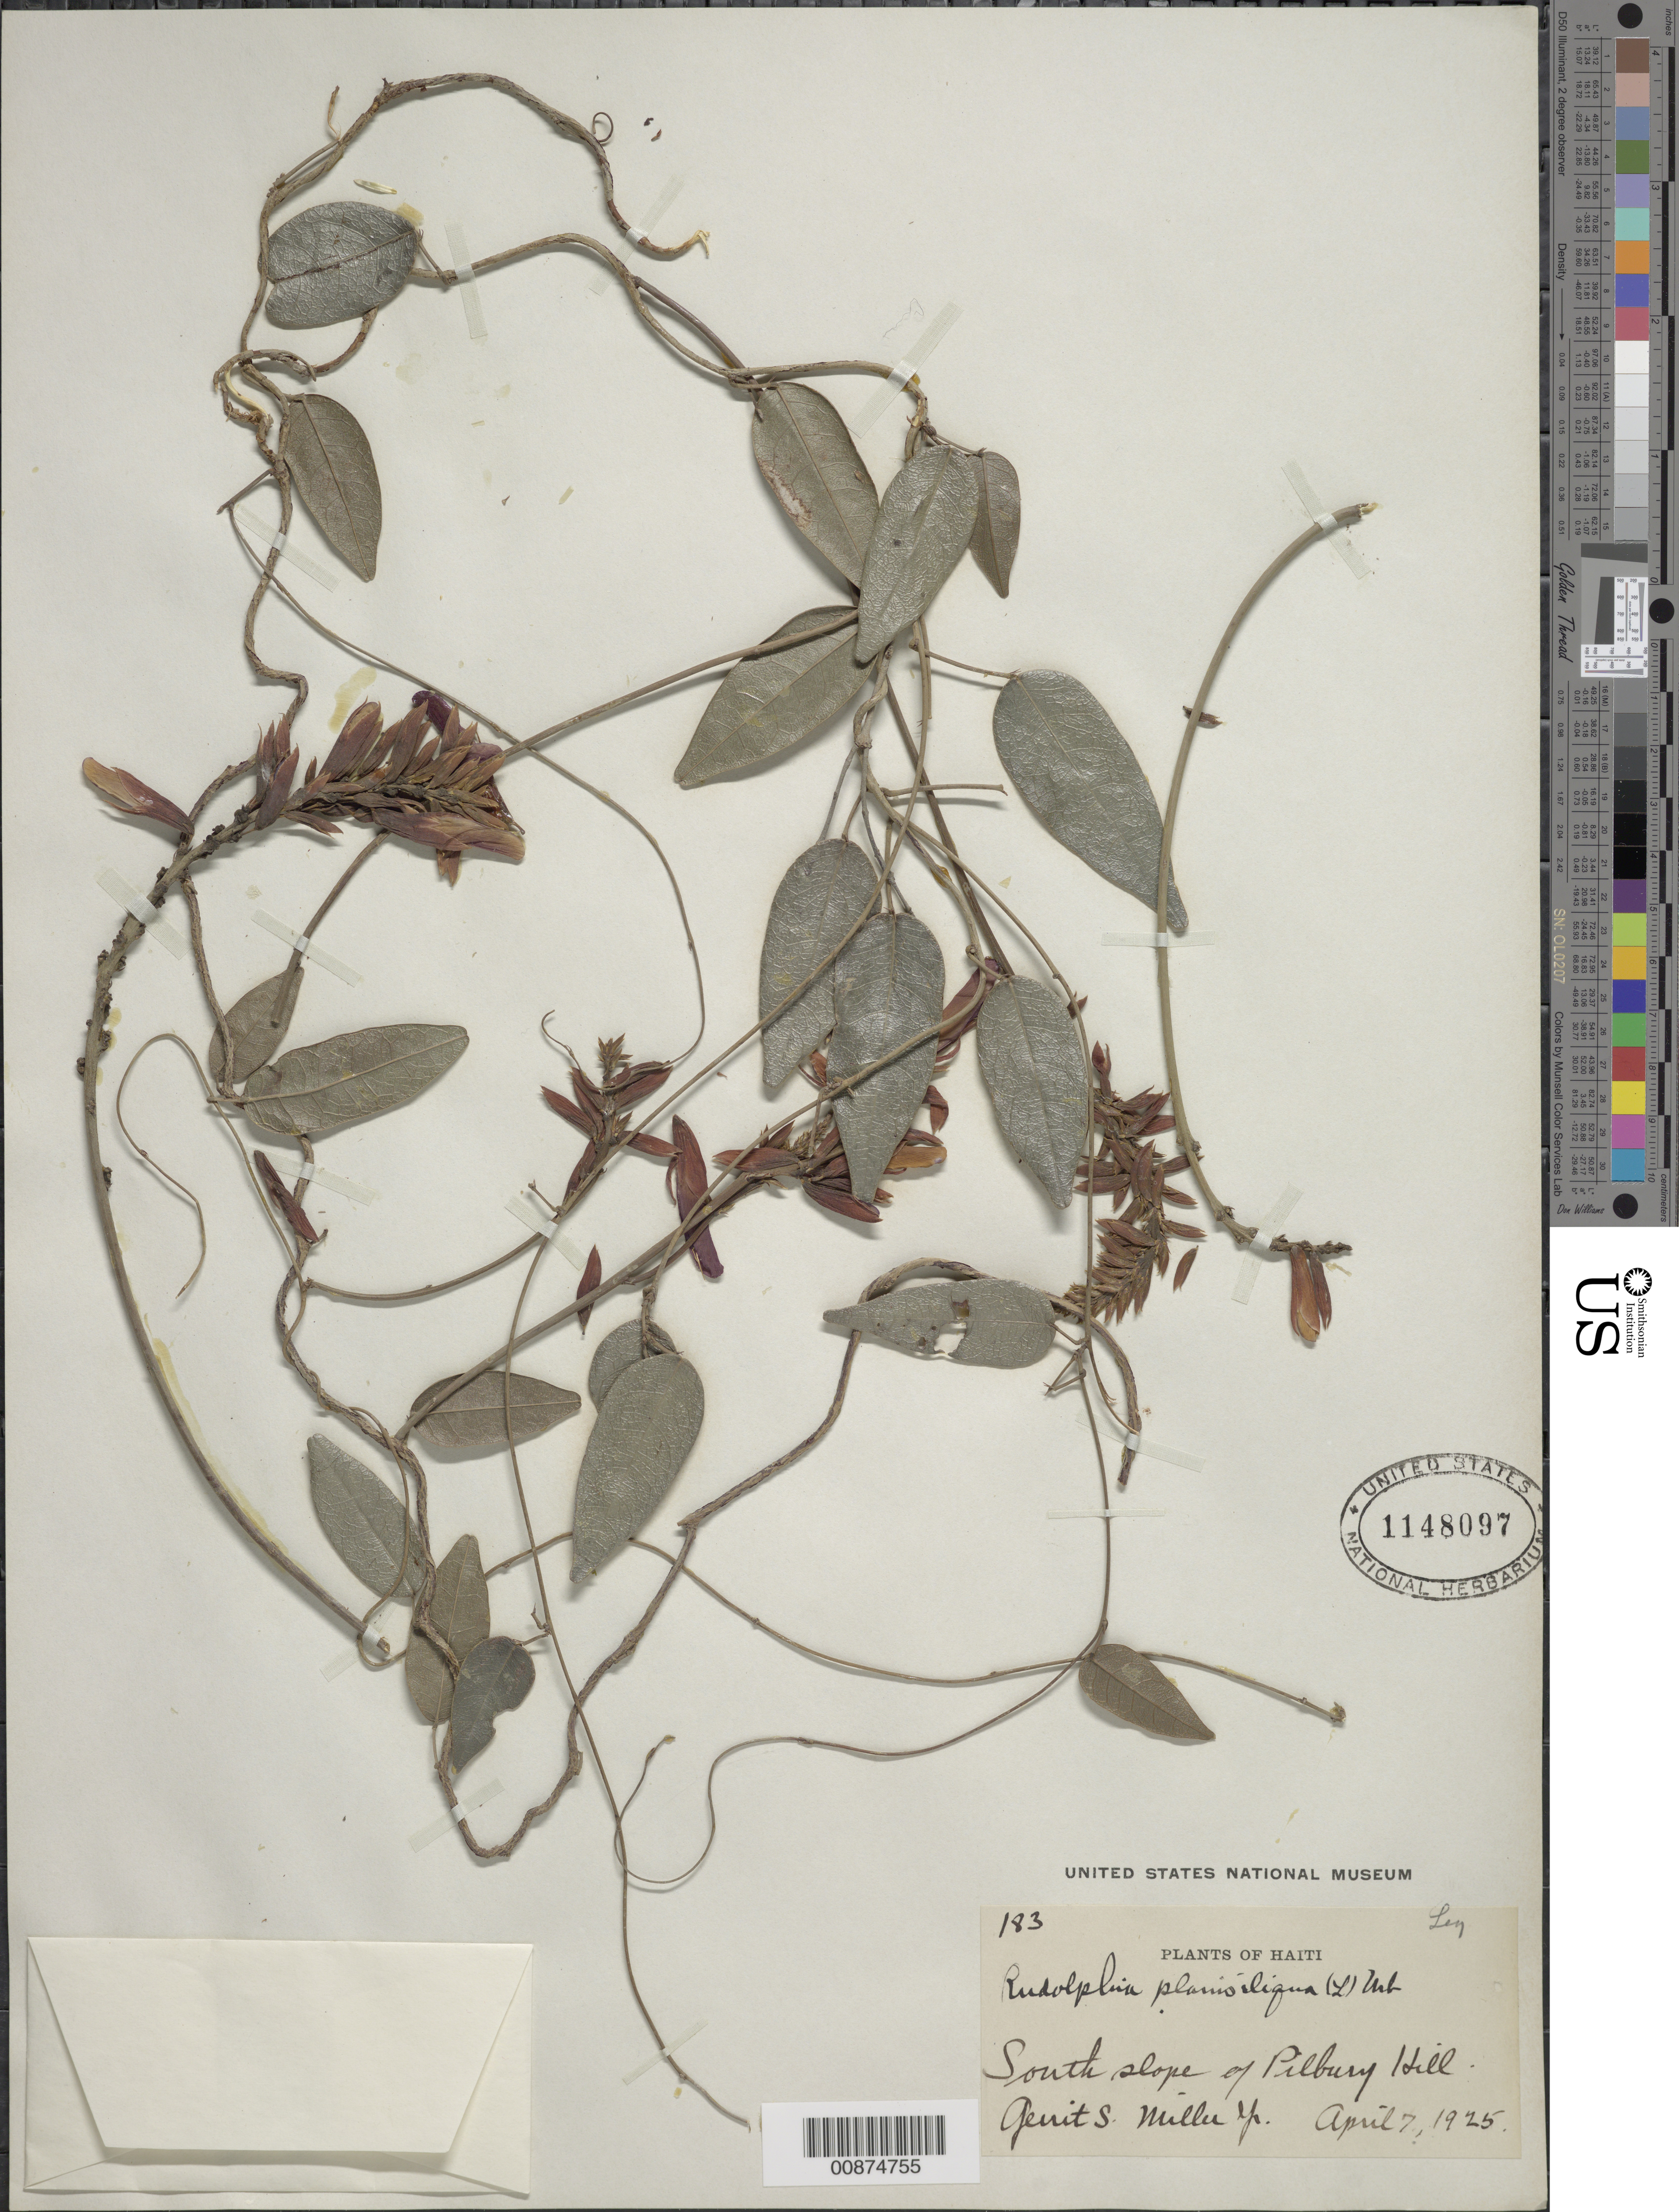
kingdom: Plantae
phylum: Tracheophyta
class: Magnoliopsida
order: Fabales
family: Fabaceae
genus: Rhodopis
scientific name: Rhodopis planisiliqua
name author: (L.) Urb.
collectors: G. S. Miller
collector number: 183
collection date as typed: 07 Apr 1925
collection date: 1925-04-07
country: Haiti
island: Hispaniola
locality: South slope of Pilbury Hill.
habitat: Slope.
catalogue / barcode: US 1148097